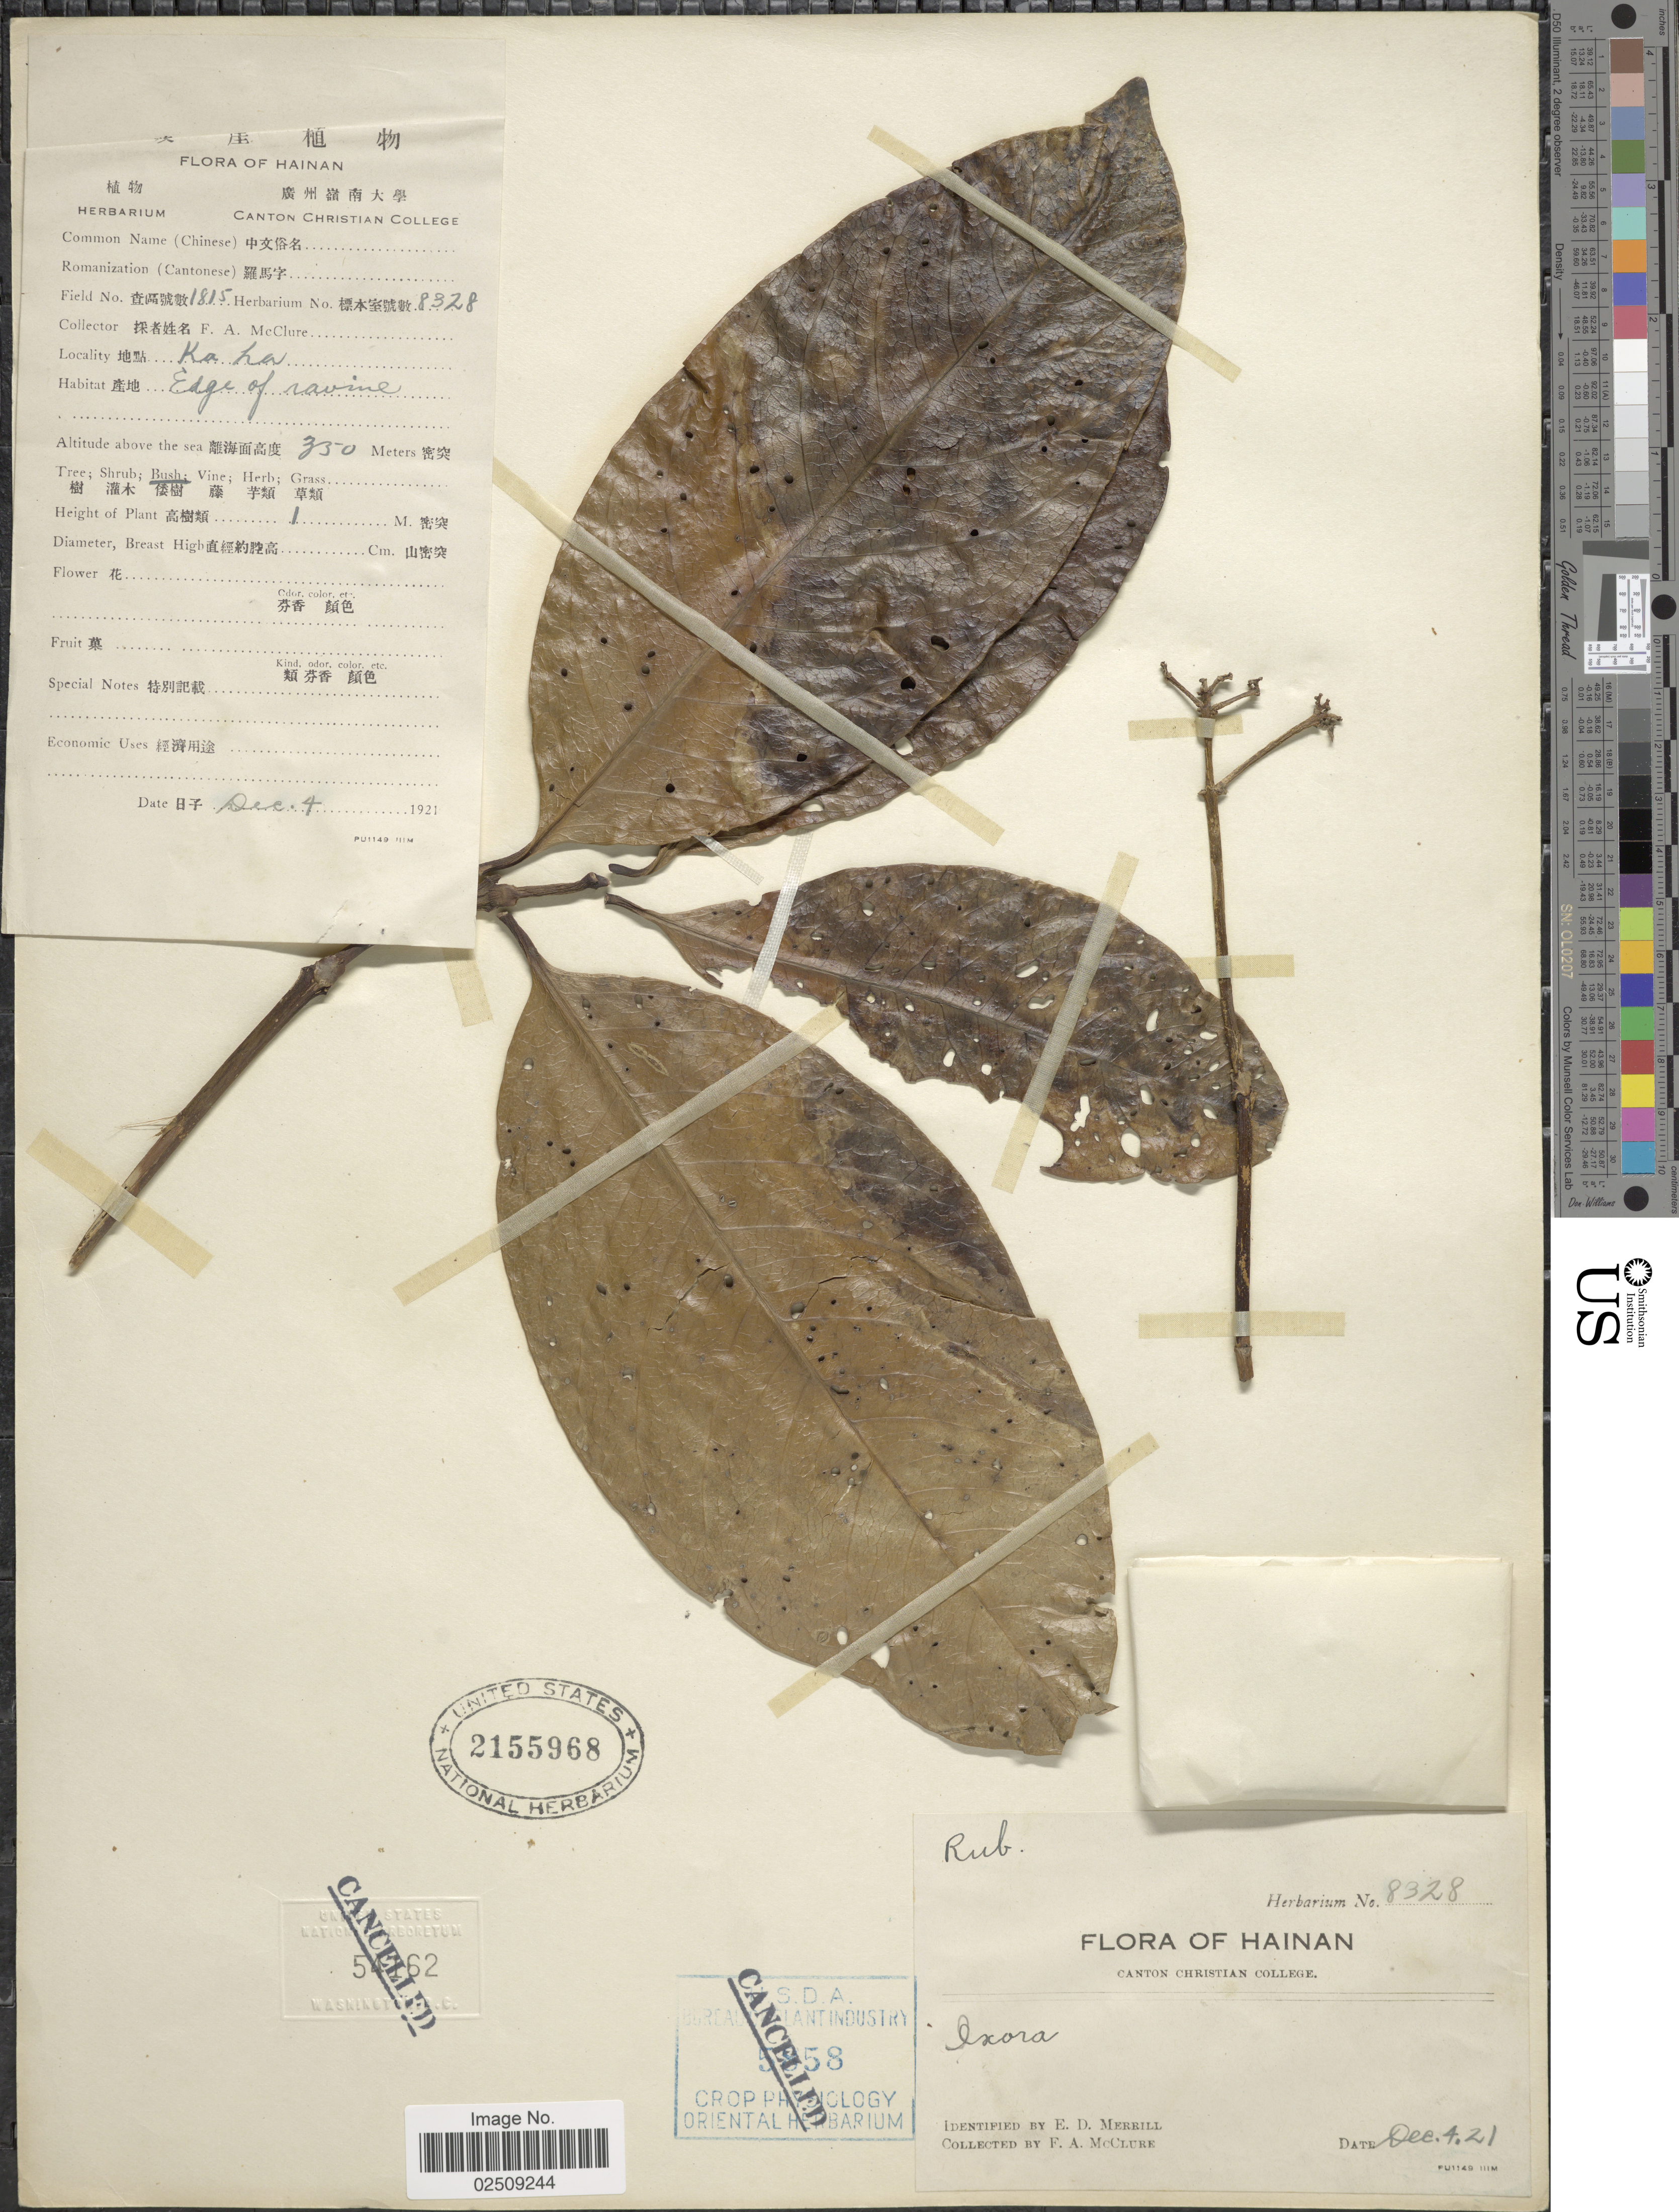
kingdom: Plantae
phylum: Tracheophyta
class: Magnoliopsida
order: Gentianales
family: Rubiaceae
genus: Ixora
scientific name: Ixora sp.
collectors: F. A. McClure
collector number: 8328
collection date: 1921-12-04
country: China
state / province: Hainan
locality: Ka La, Edge of ravine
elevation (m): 350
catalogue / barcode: US 2155968